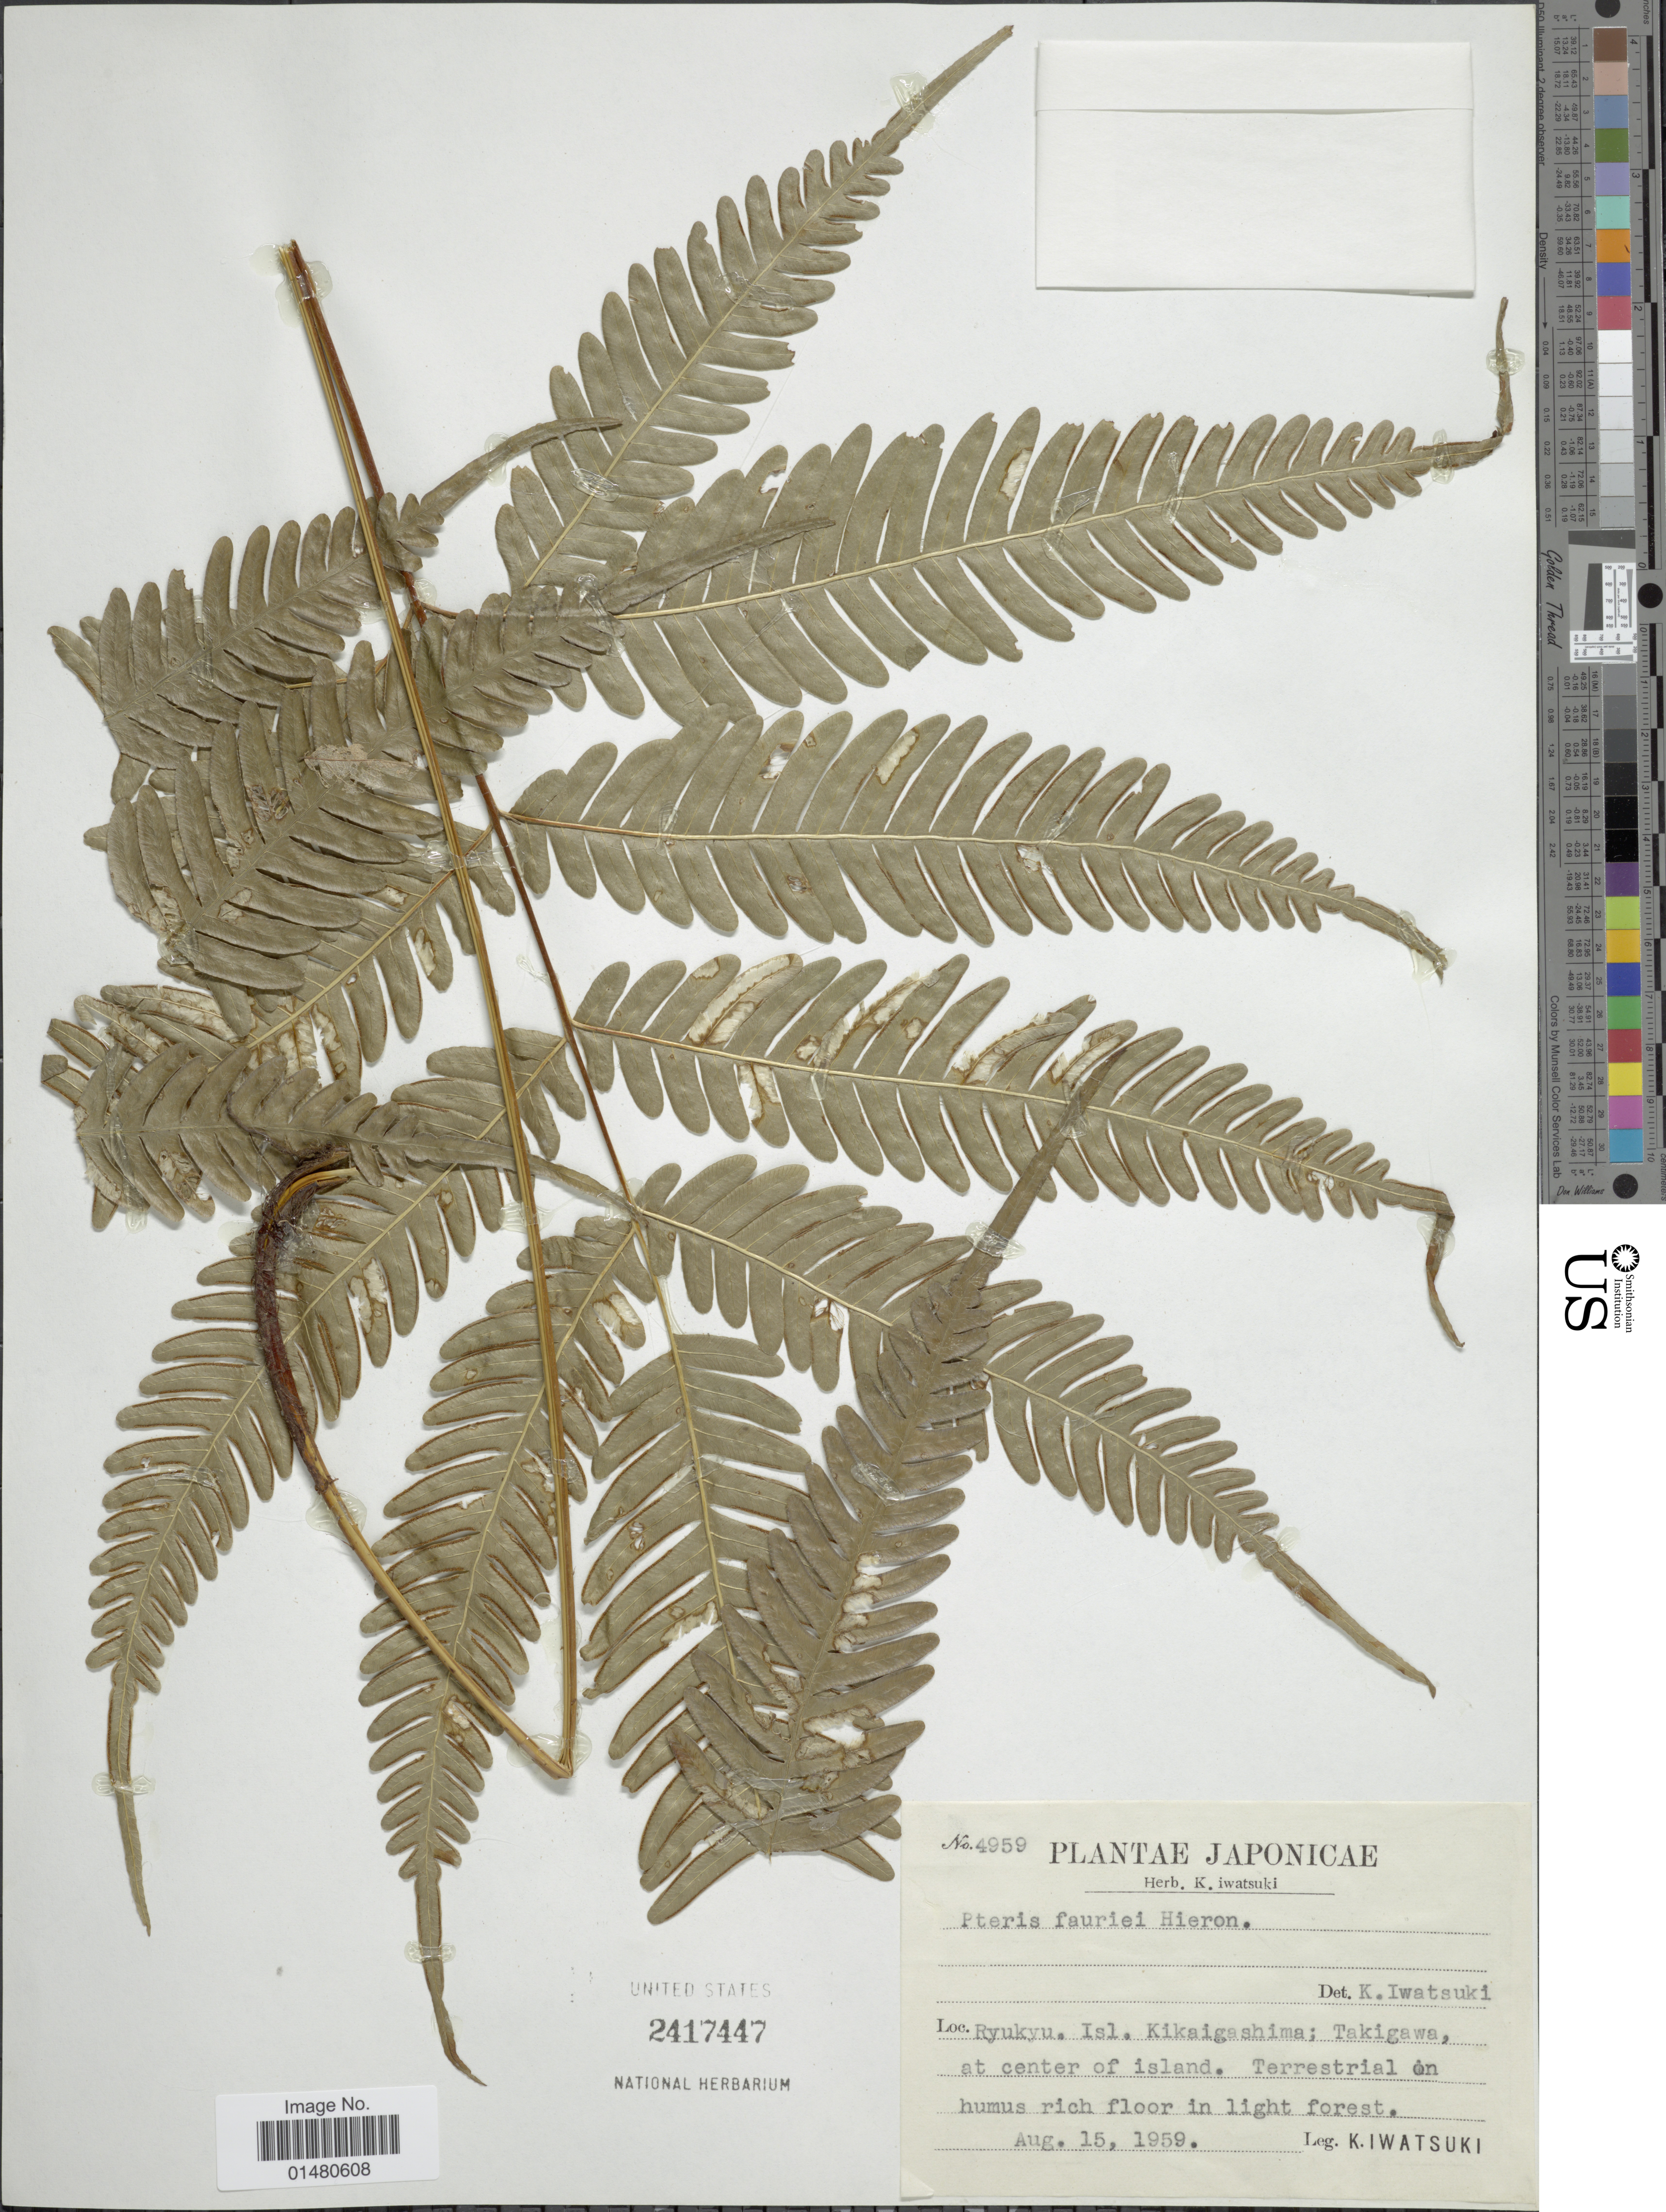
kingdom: Plantae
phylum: Tracheophyta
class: Polypodiopsida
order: Polypodiales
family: Pteridaceae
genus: Pteris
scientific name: Pteris fauriei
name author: Hieron.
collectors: K. Iwatsuki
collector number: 4959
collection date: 1959-08-15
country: Japan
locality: Ryukyu Isl Kikaigashima; Takigawa, at center of island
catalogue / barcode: US 2417447